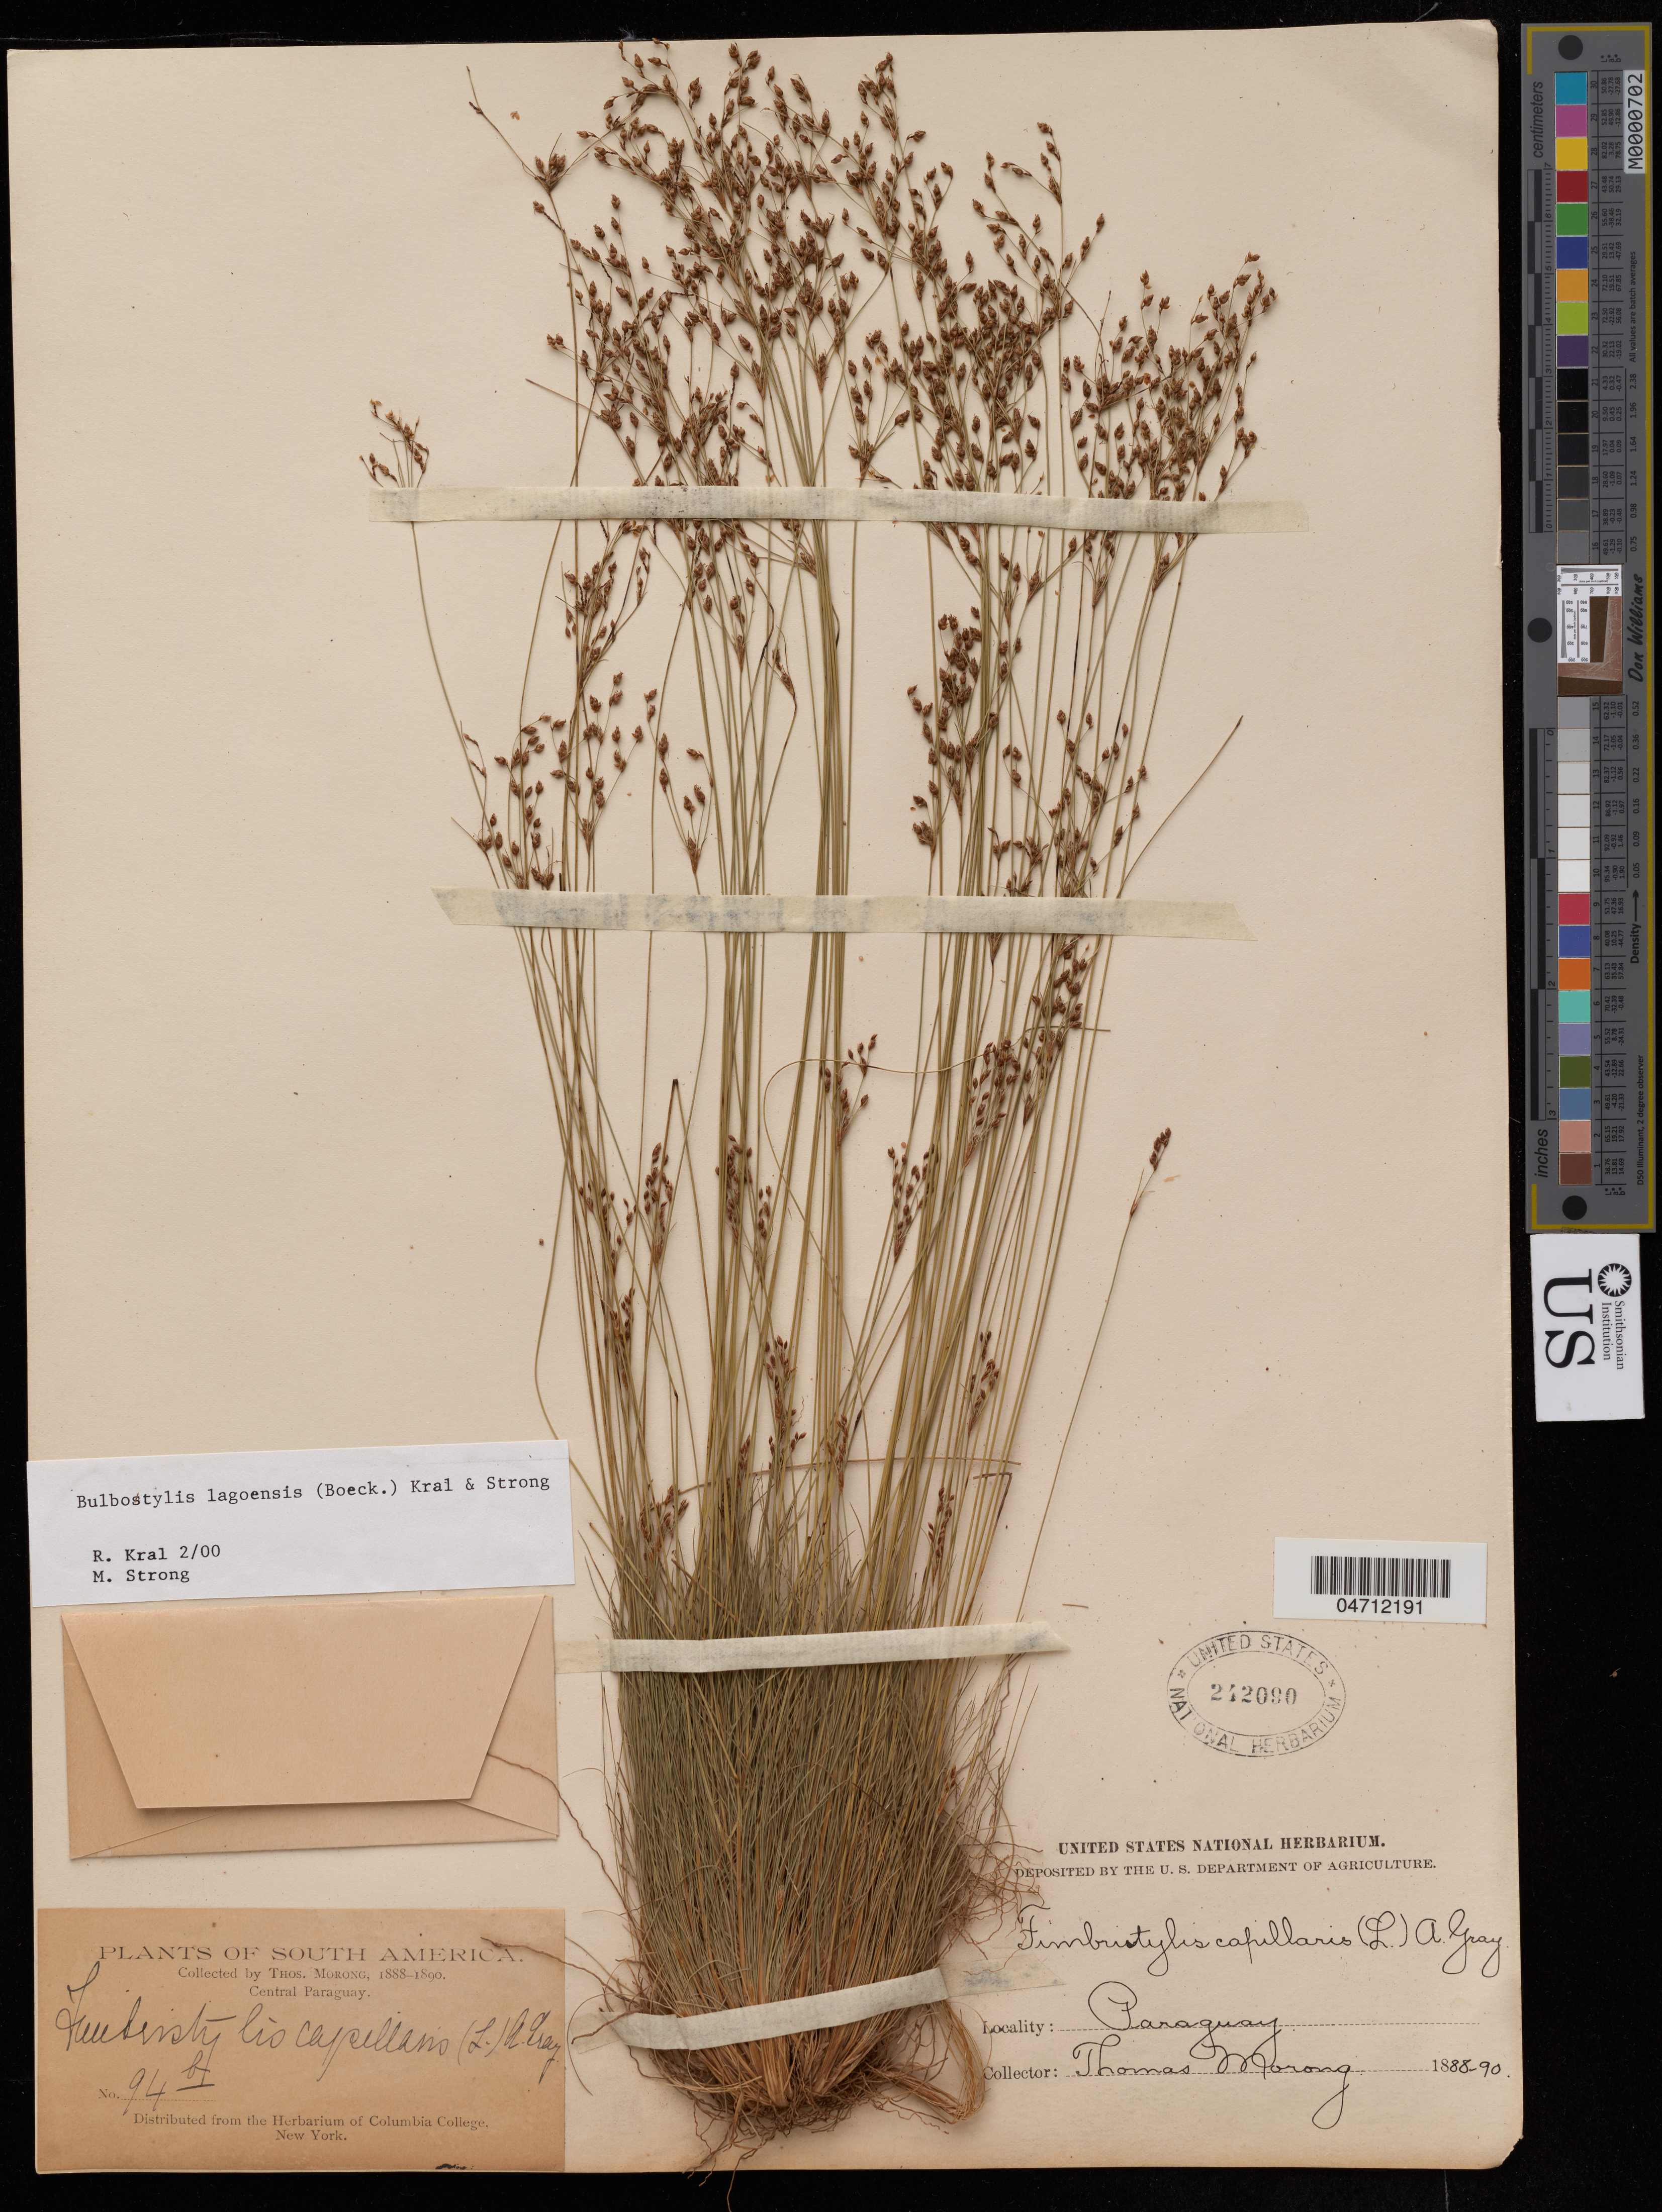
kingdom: Plantae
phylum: Tracheophyta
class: Liliopsida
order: Poales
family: Cyperaceae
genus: Bulbostylis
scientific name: Bulbostylis lagoensis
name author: (Boeckeler) Prata & M. G. López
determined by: Kral, R.; Strong, M. T.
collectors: T. Morong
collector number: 94 b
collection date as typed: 1888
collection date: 1888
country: Paraguay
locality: Central Paraguay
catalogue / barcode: US 242090